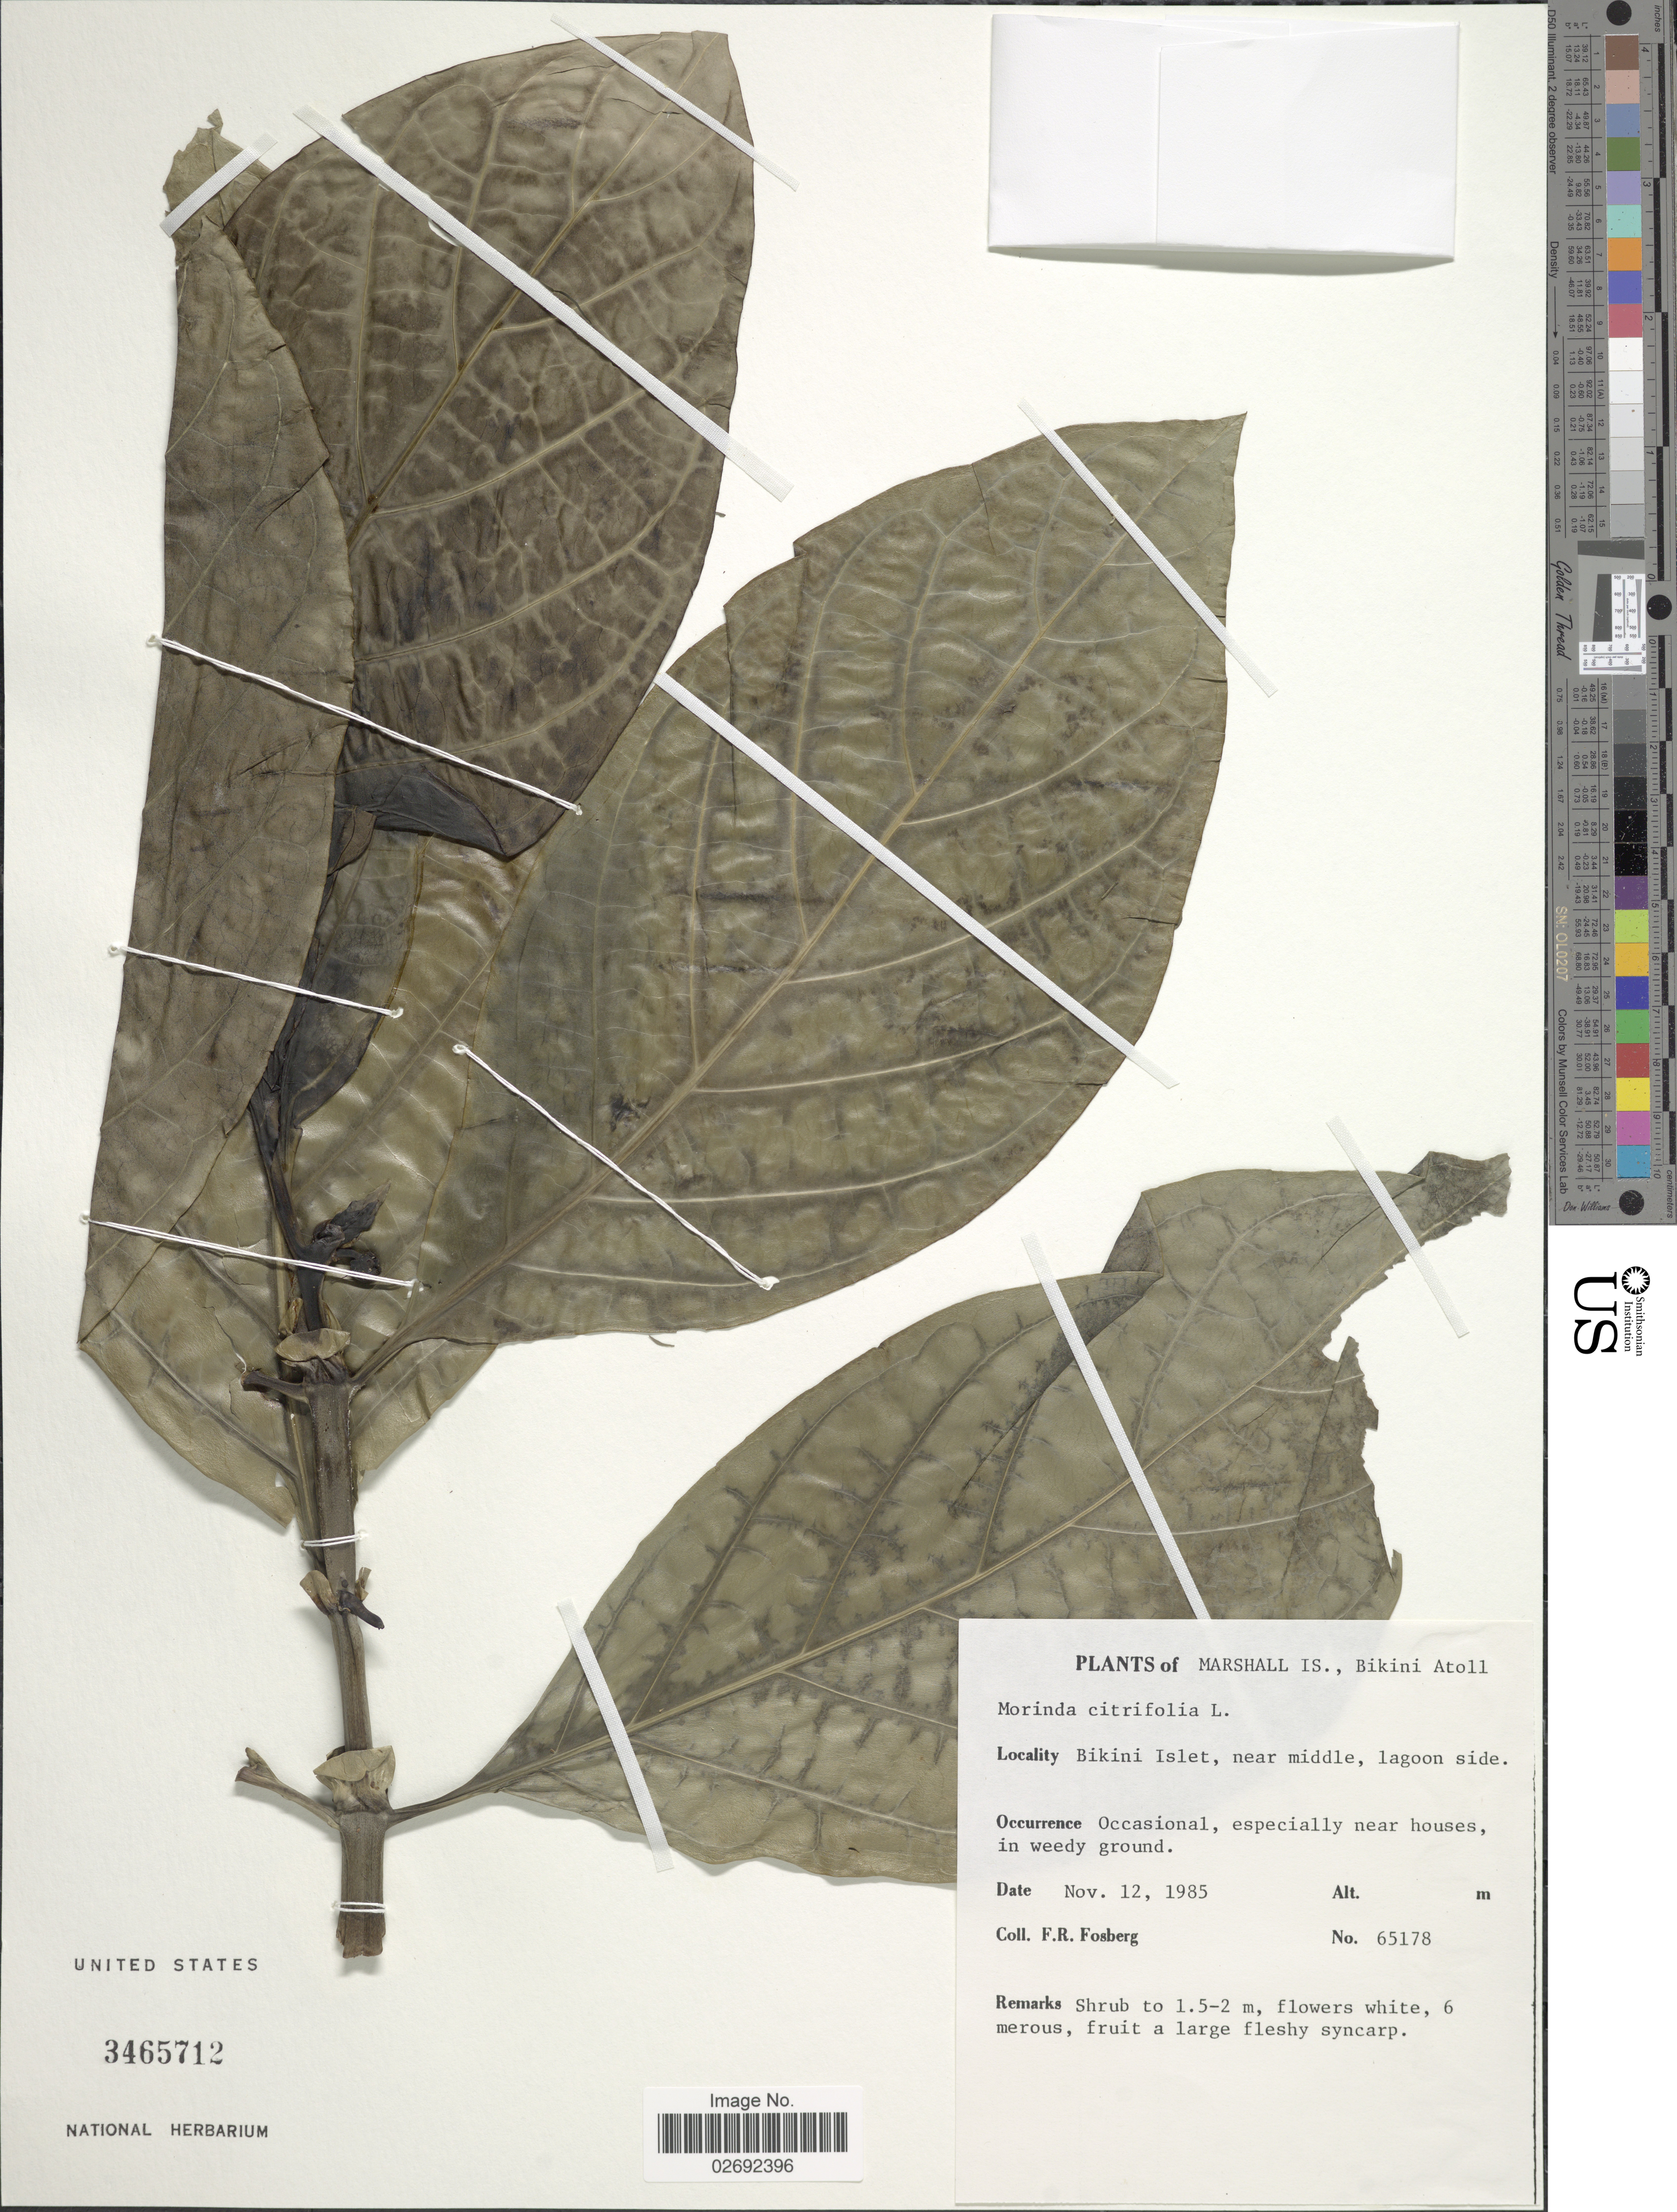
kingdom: Plantae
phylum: Tracheophyta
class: Magnoliopsida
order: Gentianales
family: Rubiaceae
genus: Morinda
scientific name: Morinda citrifolia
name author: L.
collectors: F. R. Fosberg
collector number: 65178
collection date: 1985-11-12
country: Marshall Islands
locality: Bikini Atoll, Bikini Islet, near middle, lagoon side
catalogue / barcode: US 3465712